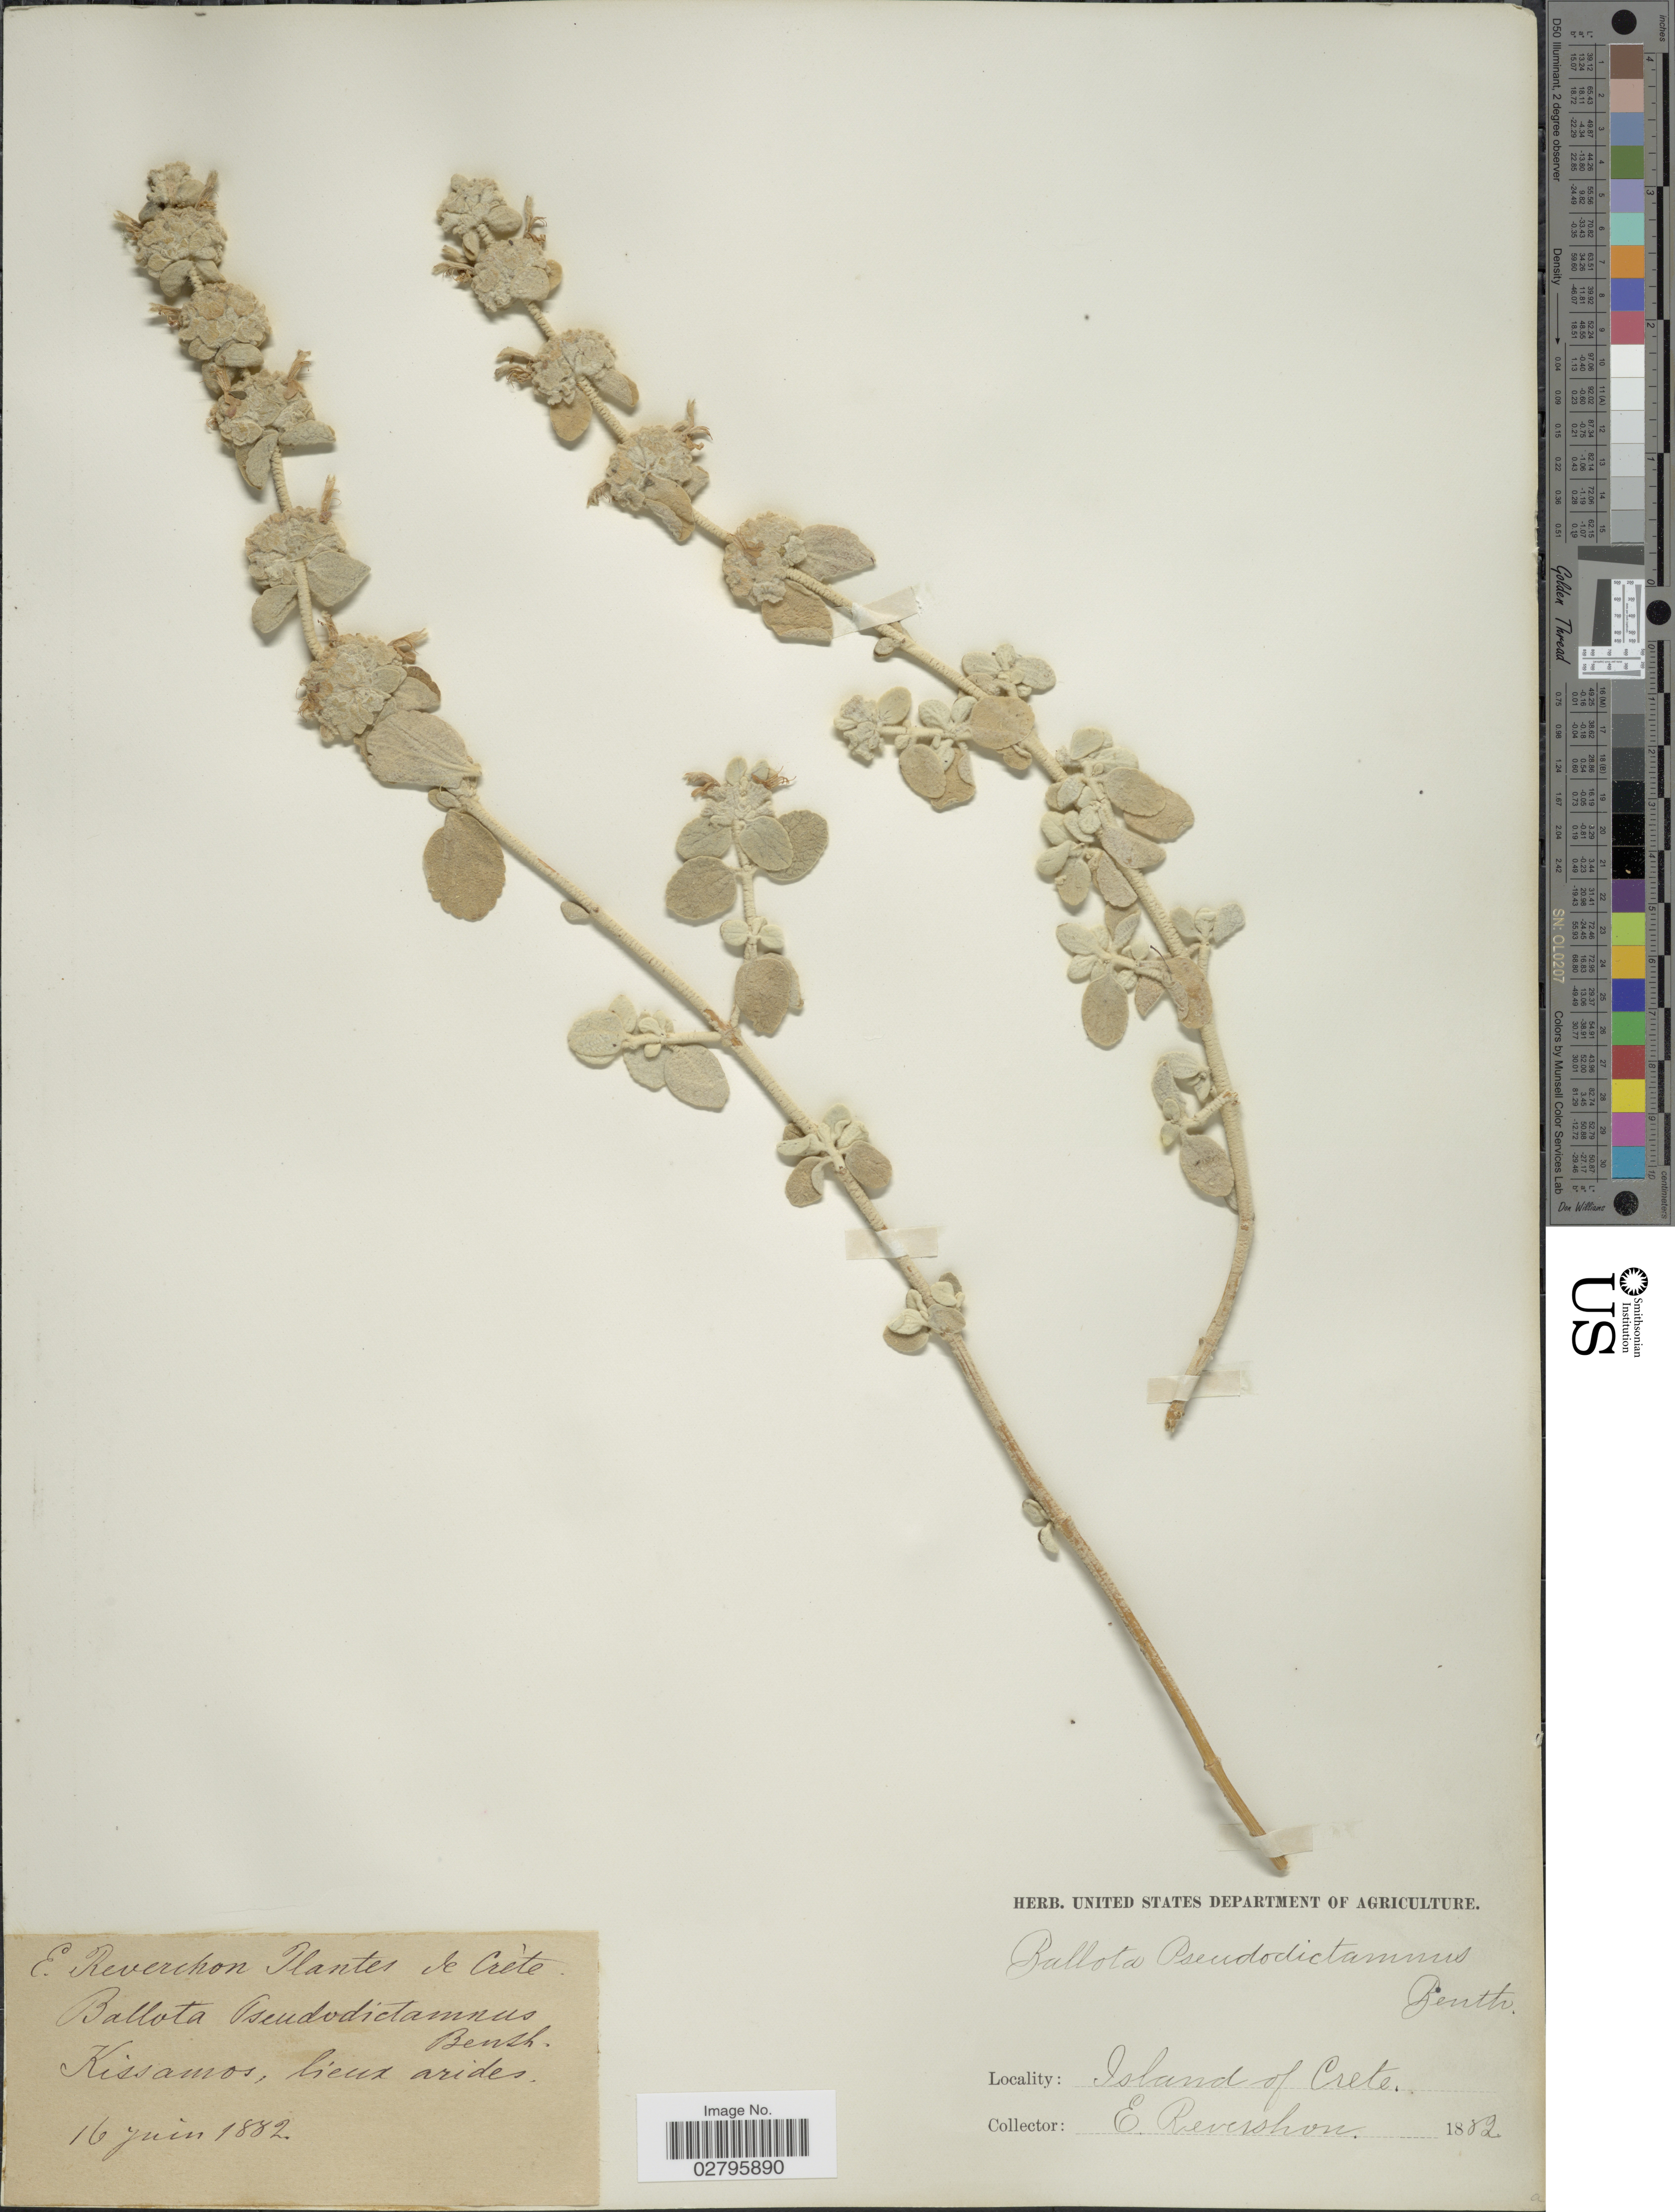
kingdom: Plantae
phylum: Tracheophyta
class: Magnoliopsida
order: Lamiales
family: Lamiaceae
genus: Ballota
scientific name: Ballota pseudodictamnus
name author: (L.) Benth.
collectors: E. Reverchon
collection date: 1882-06-16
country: Greece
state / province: Crete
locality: Island of Crete. Kissamos, lieux arides.